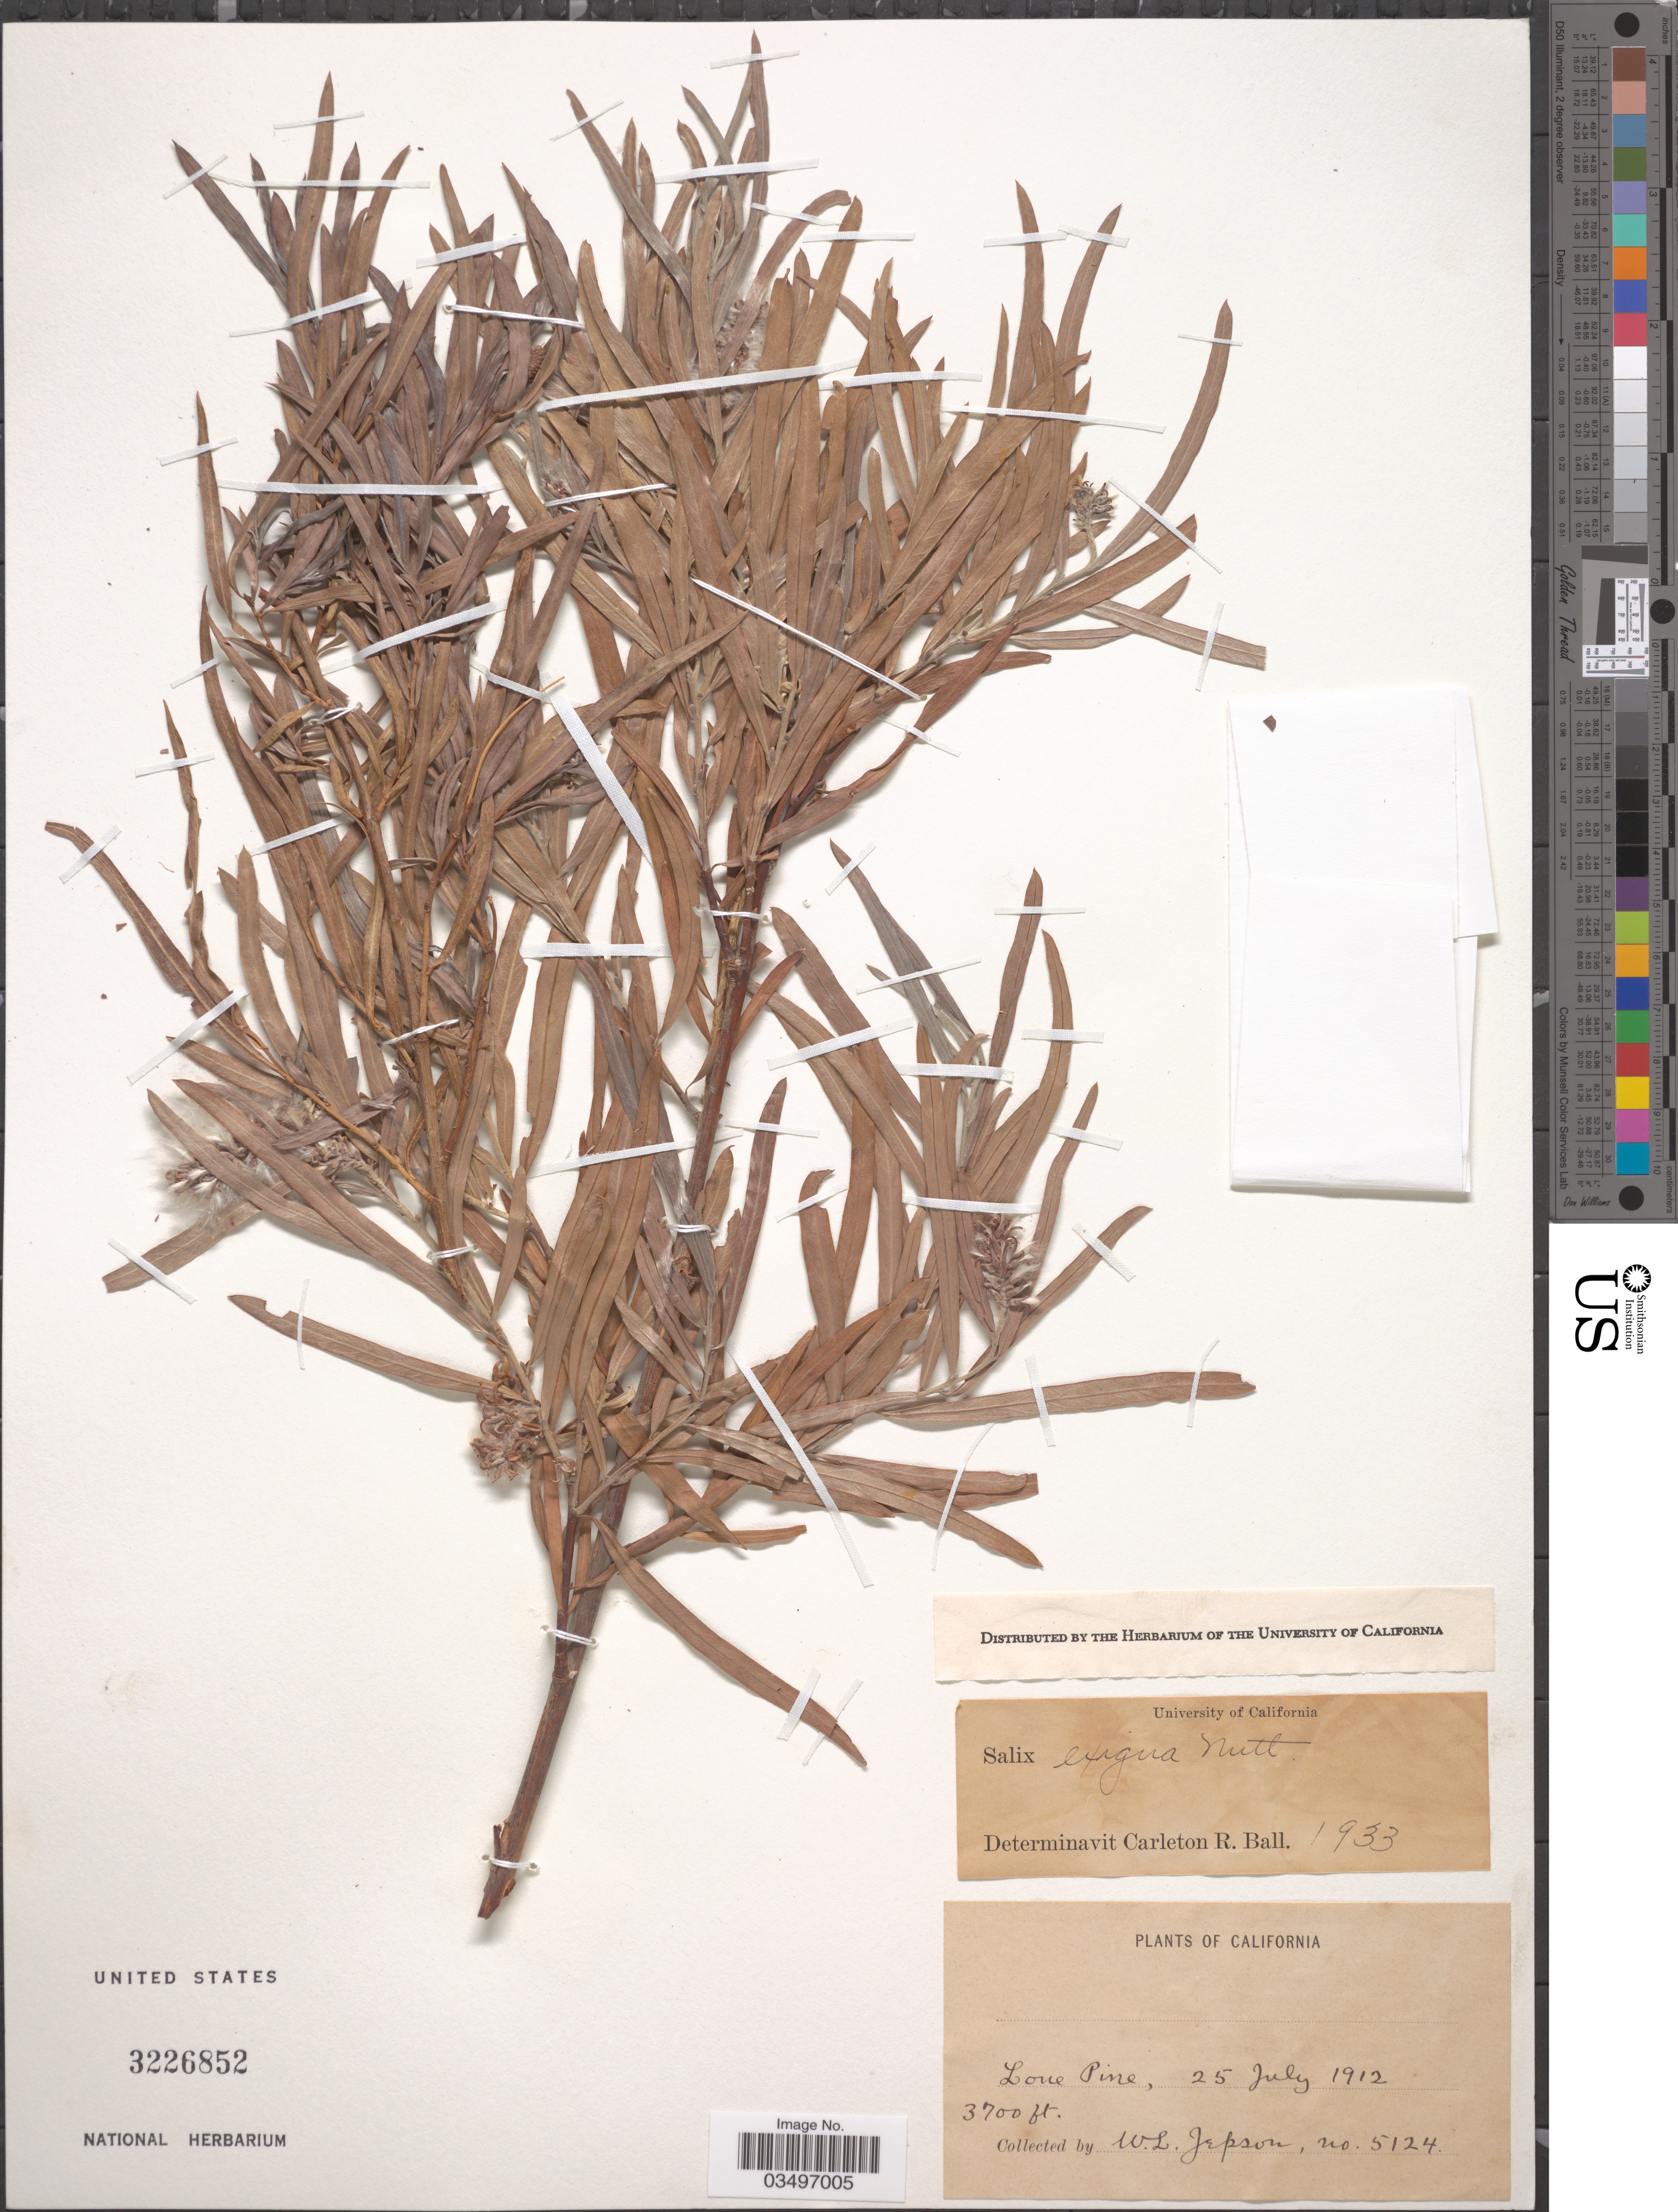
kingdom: Plantae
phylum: Tracheophyta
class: Magnoliopsida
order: Malpighiales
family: Salicaceae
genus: Salix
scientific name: Salix exigua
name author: Nutt.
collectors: W. L. Jepson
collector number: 5124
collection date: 1912-07-25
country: United States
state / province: California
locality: Lone Pine.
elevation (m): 1128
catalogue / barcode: US 3226852